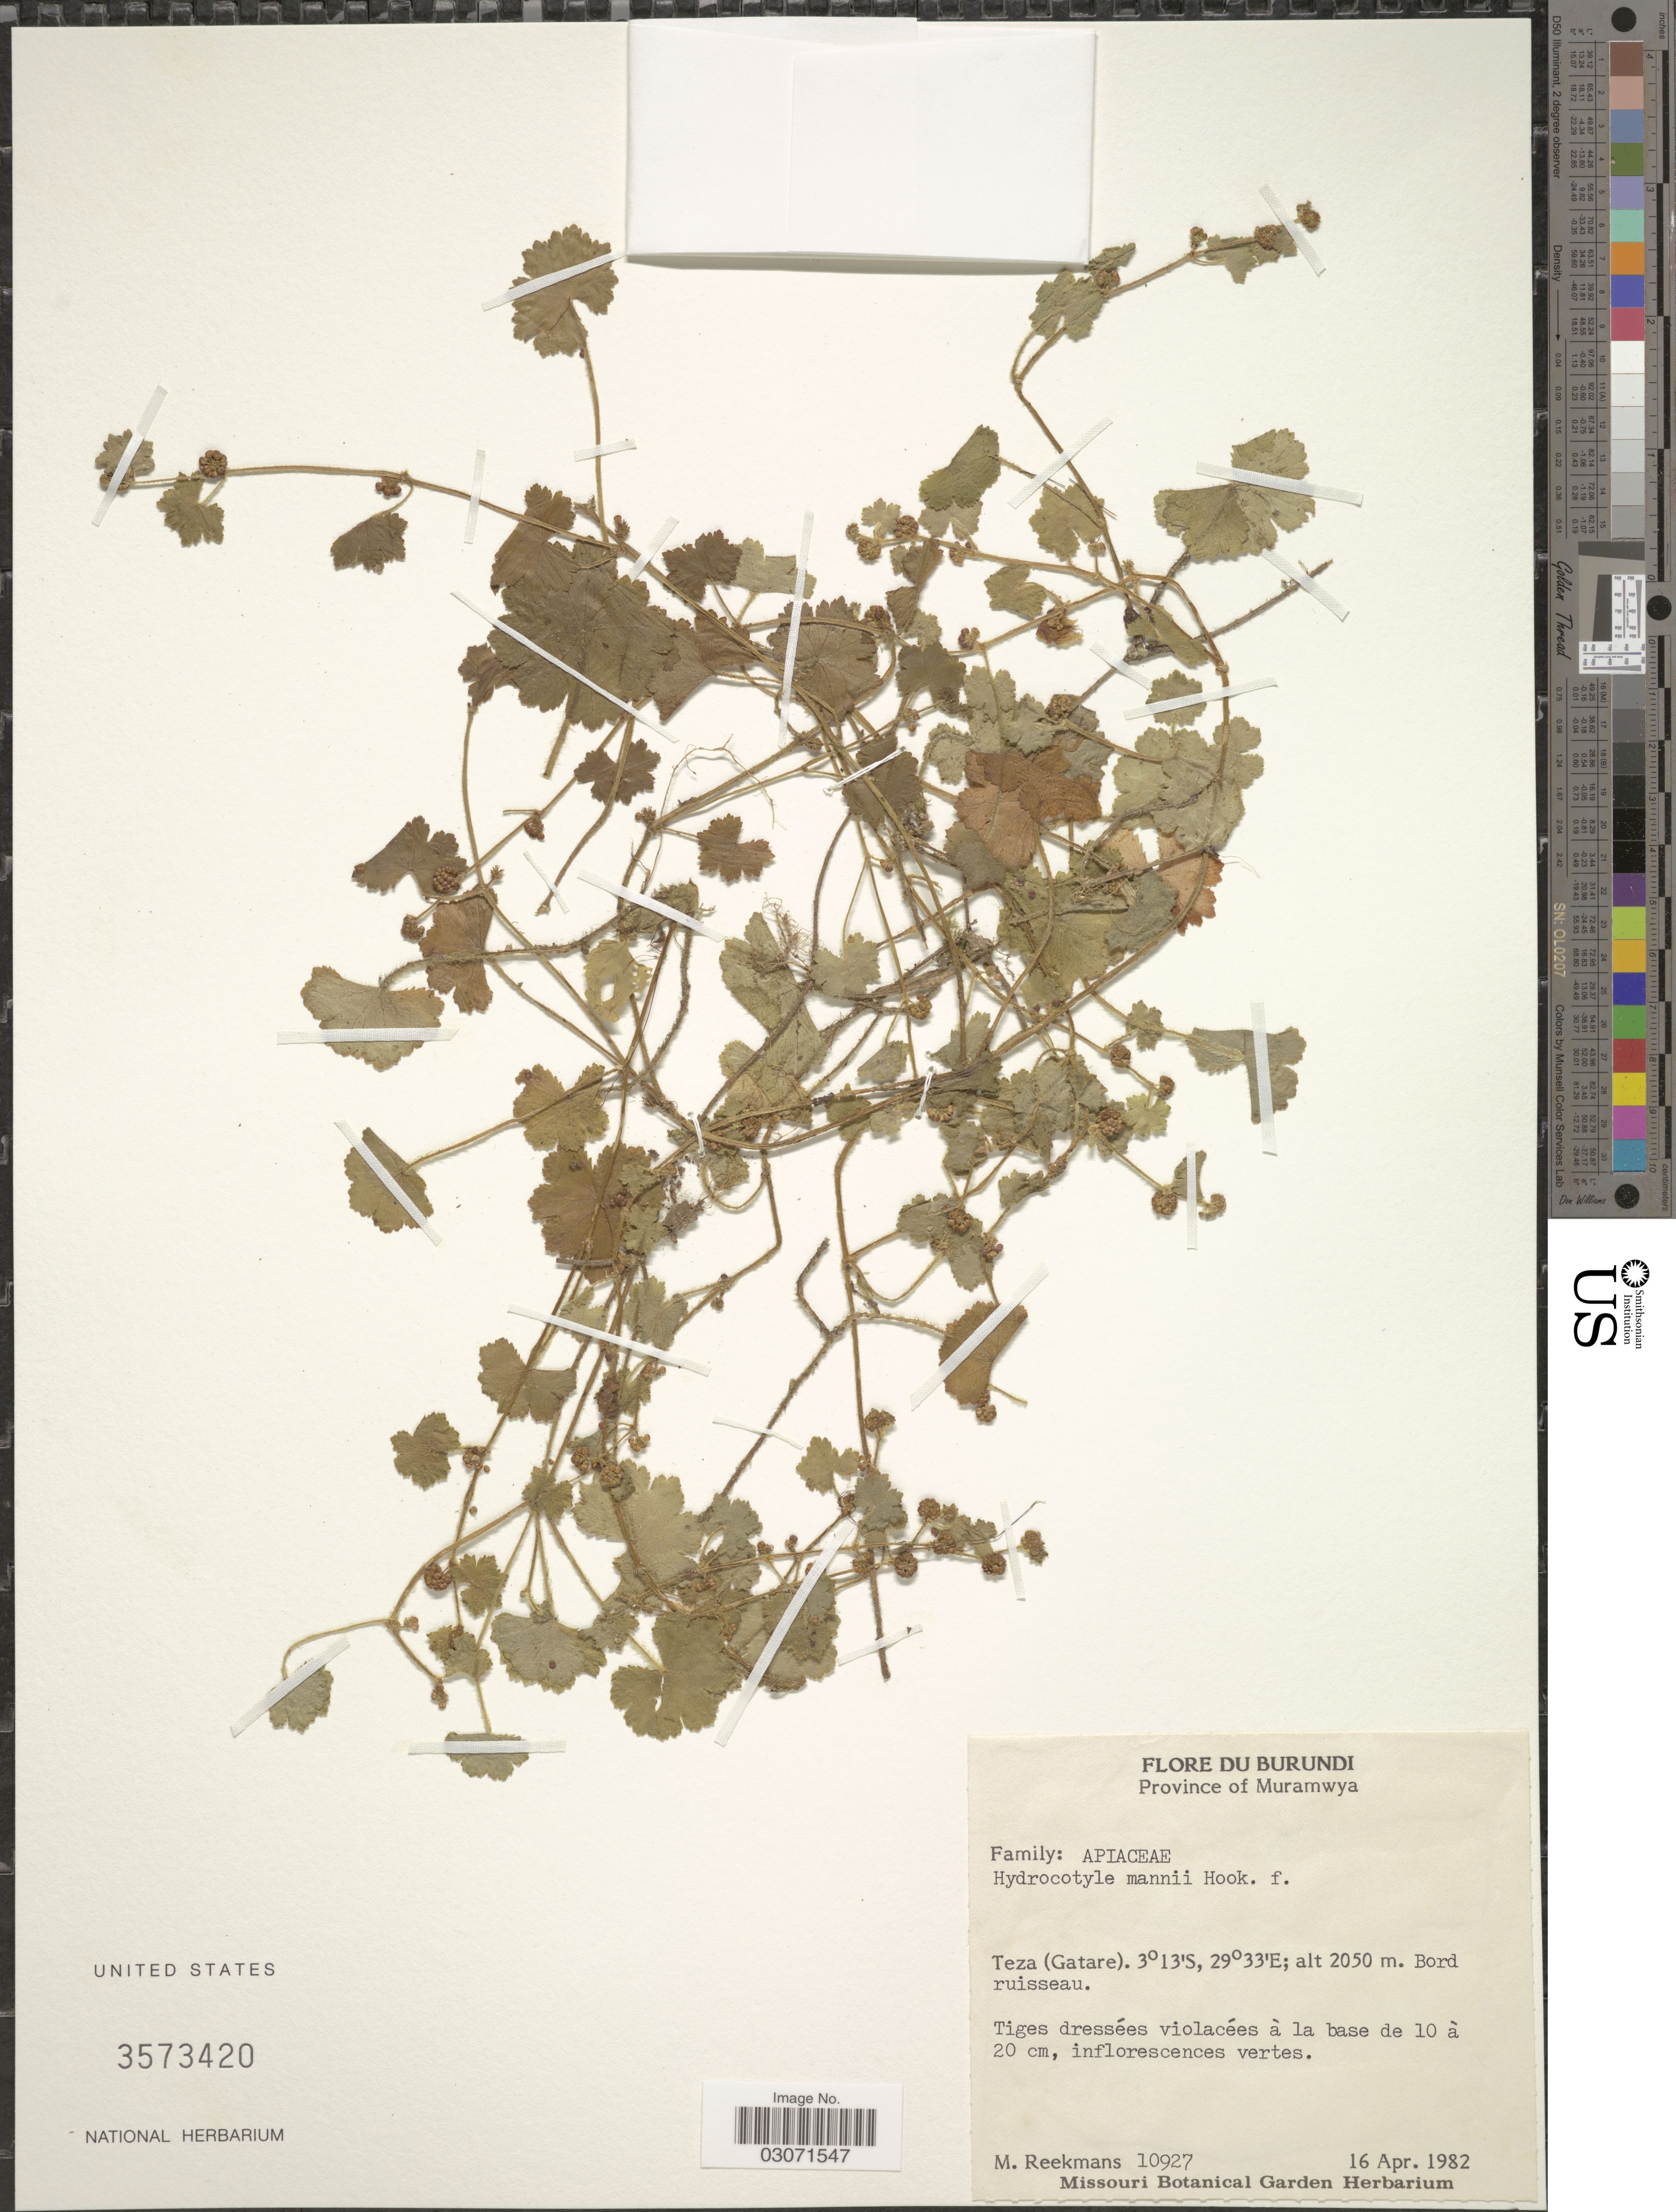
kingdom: Plantae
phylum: Tracheophyta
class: Magnoliopsida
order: Apiales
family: Araliaceae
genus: Hydrocotyle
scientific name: Hydrocotyle mannii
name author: Hook. f.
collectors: M. Reekmans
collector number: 10927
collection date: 1982-04-16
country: Burundi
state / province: Muramvya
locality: Teza (Gatare).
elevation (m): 2050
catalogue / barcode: US 3573420